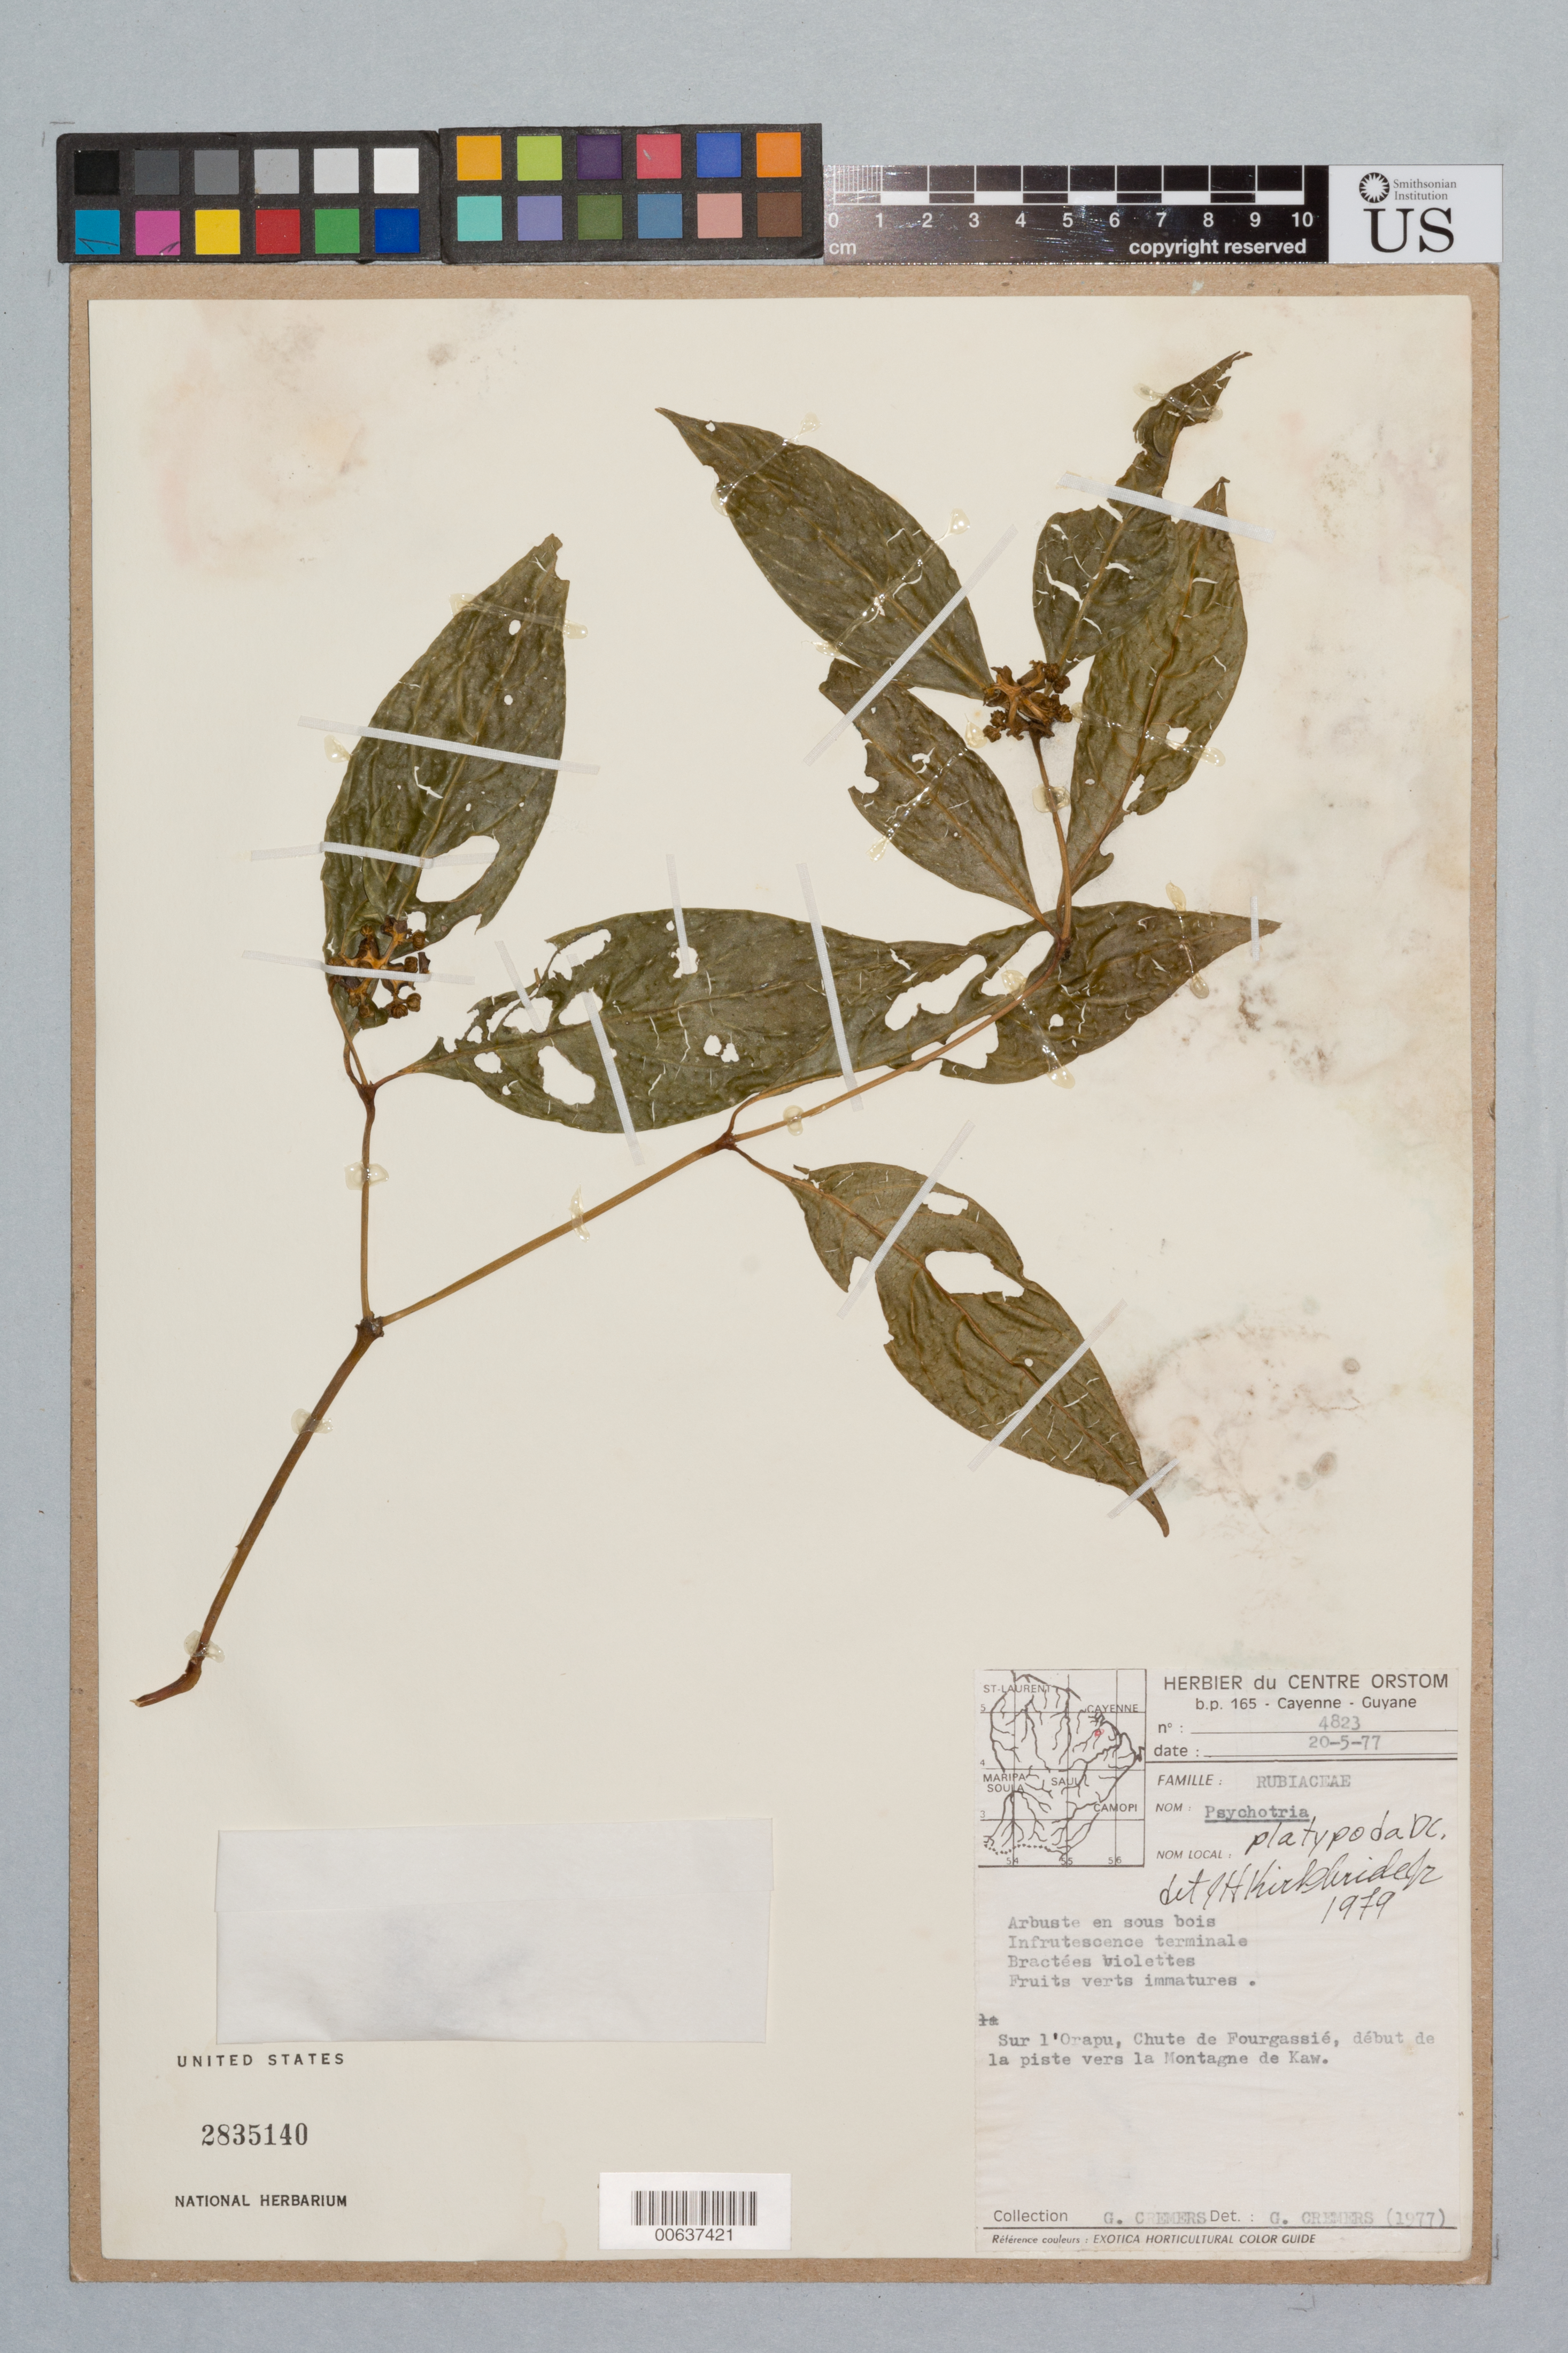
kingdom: Plantae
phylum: Tracheophyta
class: Magnoliopsida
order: Gentianales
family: Rubiaceae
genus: Palicourea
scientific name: Palicourea dichotoma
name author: (Rudge) Delprete & J.H. Kirkbr.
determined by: Kirkbride, J. H., Jr.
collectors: G. Cremers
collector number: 4823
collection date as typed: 20-May-77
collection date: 1977-05-20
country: French Guiana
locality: l'Orapu, sur; chute de Fourgassié, debut de la piste vers la Montagne de Kaw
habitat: Sous bois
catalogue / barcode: US 2835140